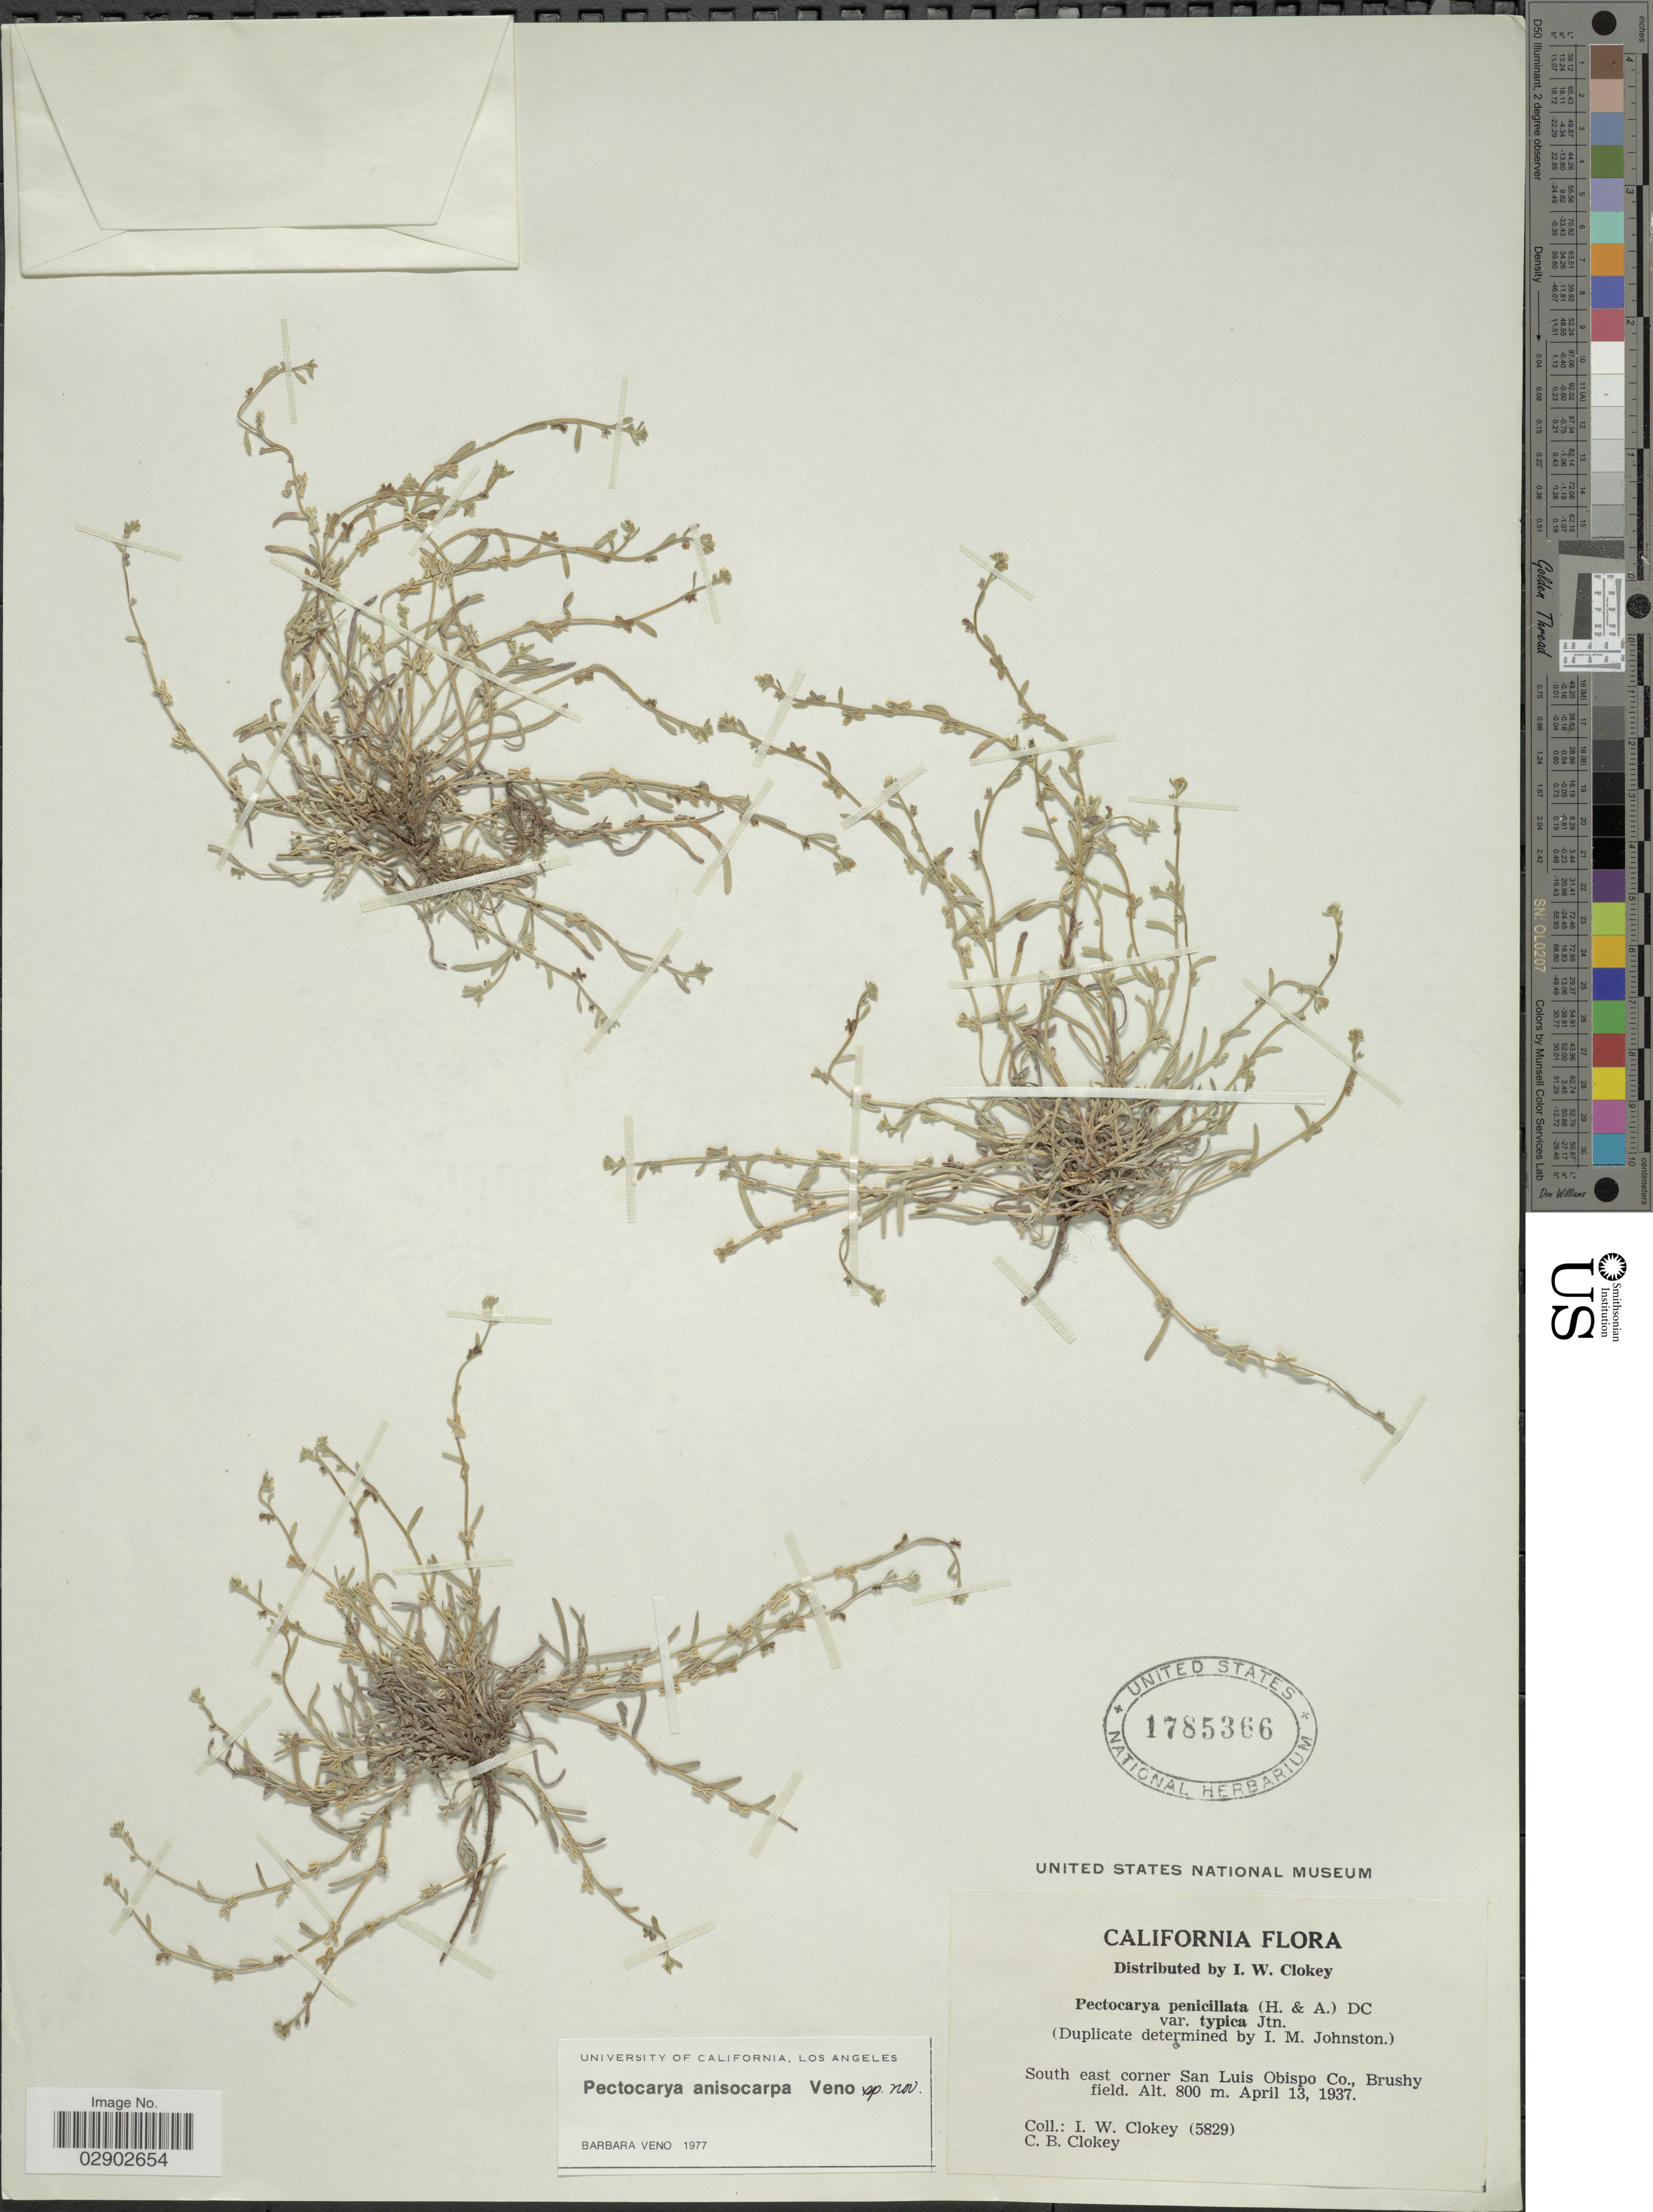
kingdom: Plantae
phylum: Tracheophyta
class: Magnoliopsida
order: Boraginales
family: Boraginaceae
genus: Pectocarya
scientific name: Pectocarya anisocarpa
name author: Veno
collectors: I. W. Clokey & C. Clokey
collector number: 5829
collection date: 1937-04-13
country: United States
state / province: California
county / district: San Luis Obispo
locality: South east corner San Luis Obispo Co.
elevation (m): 800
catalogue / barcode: US 1785366